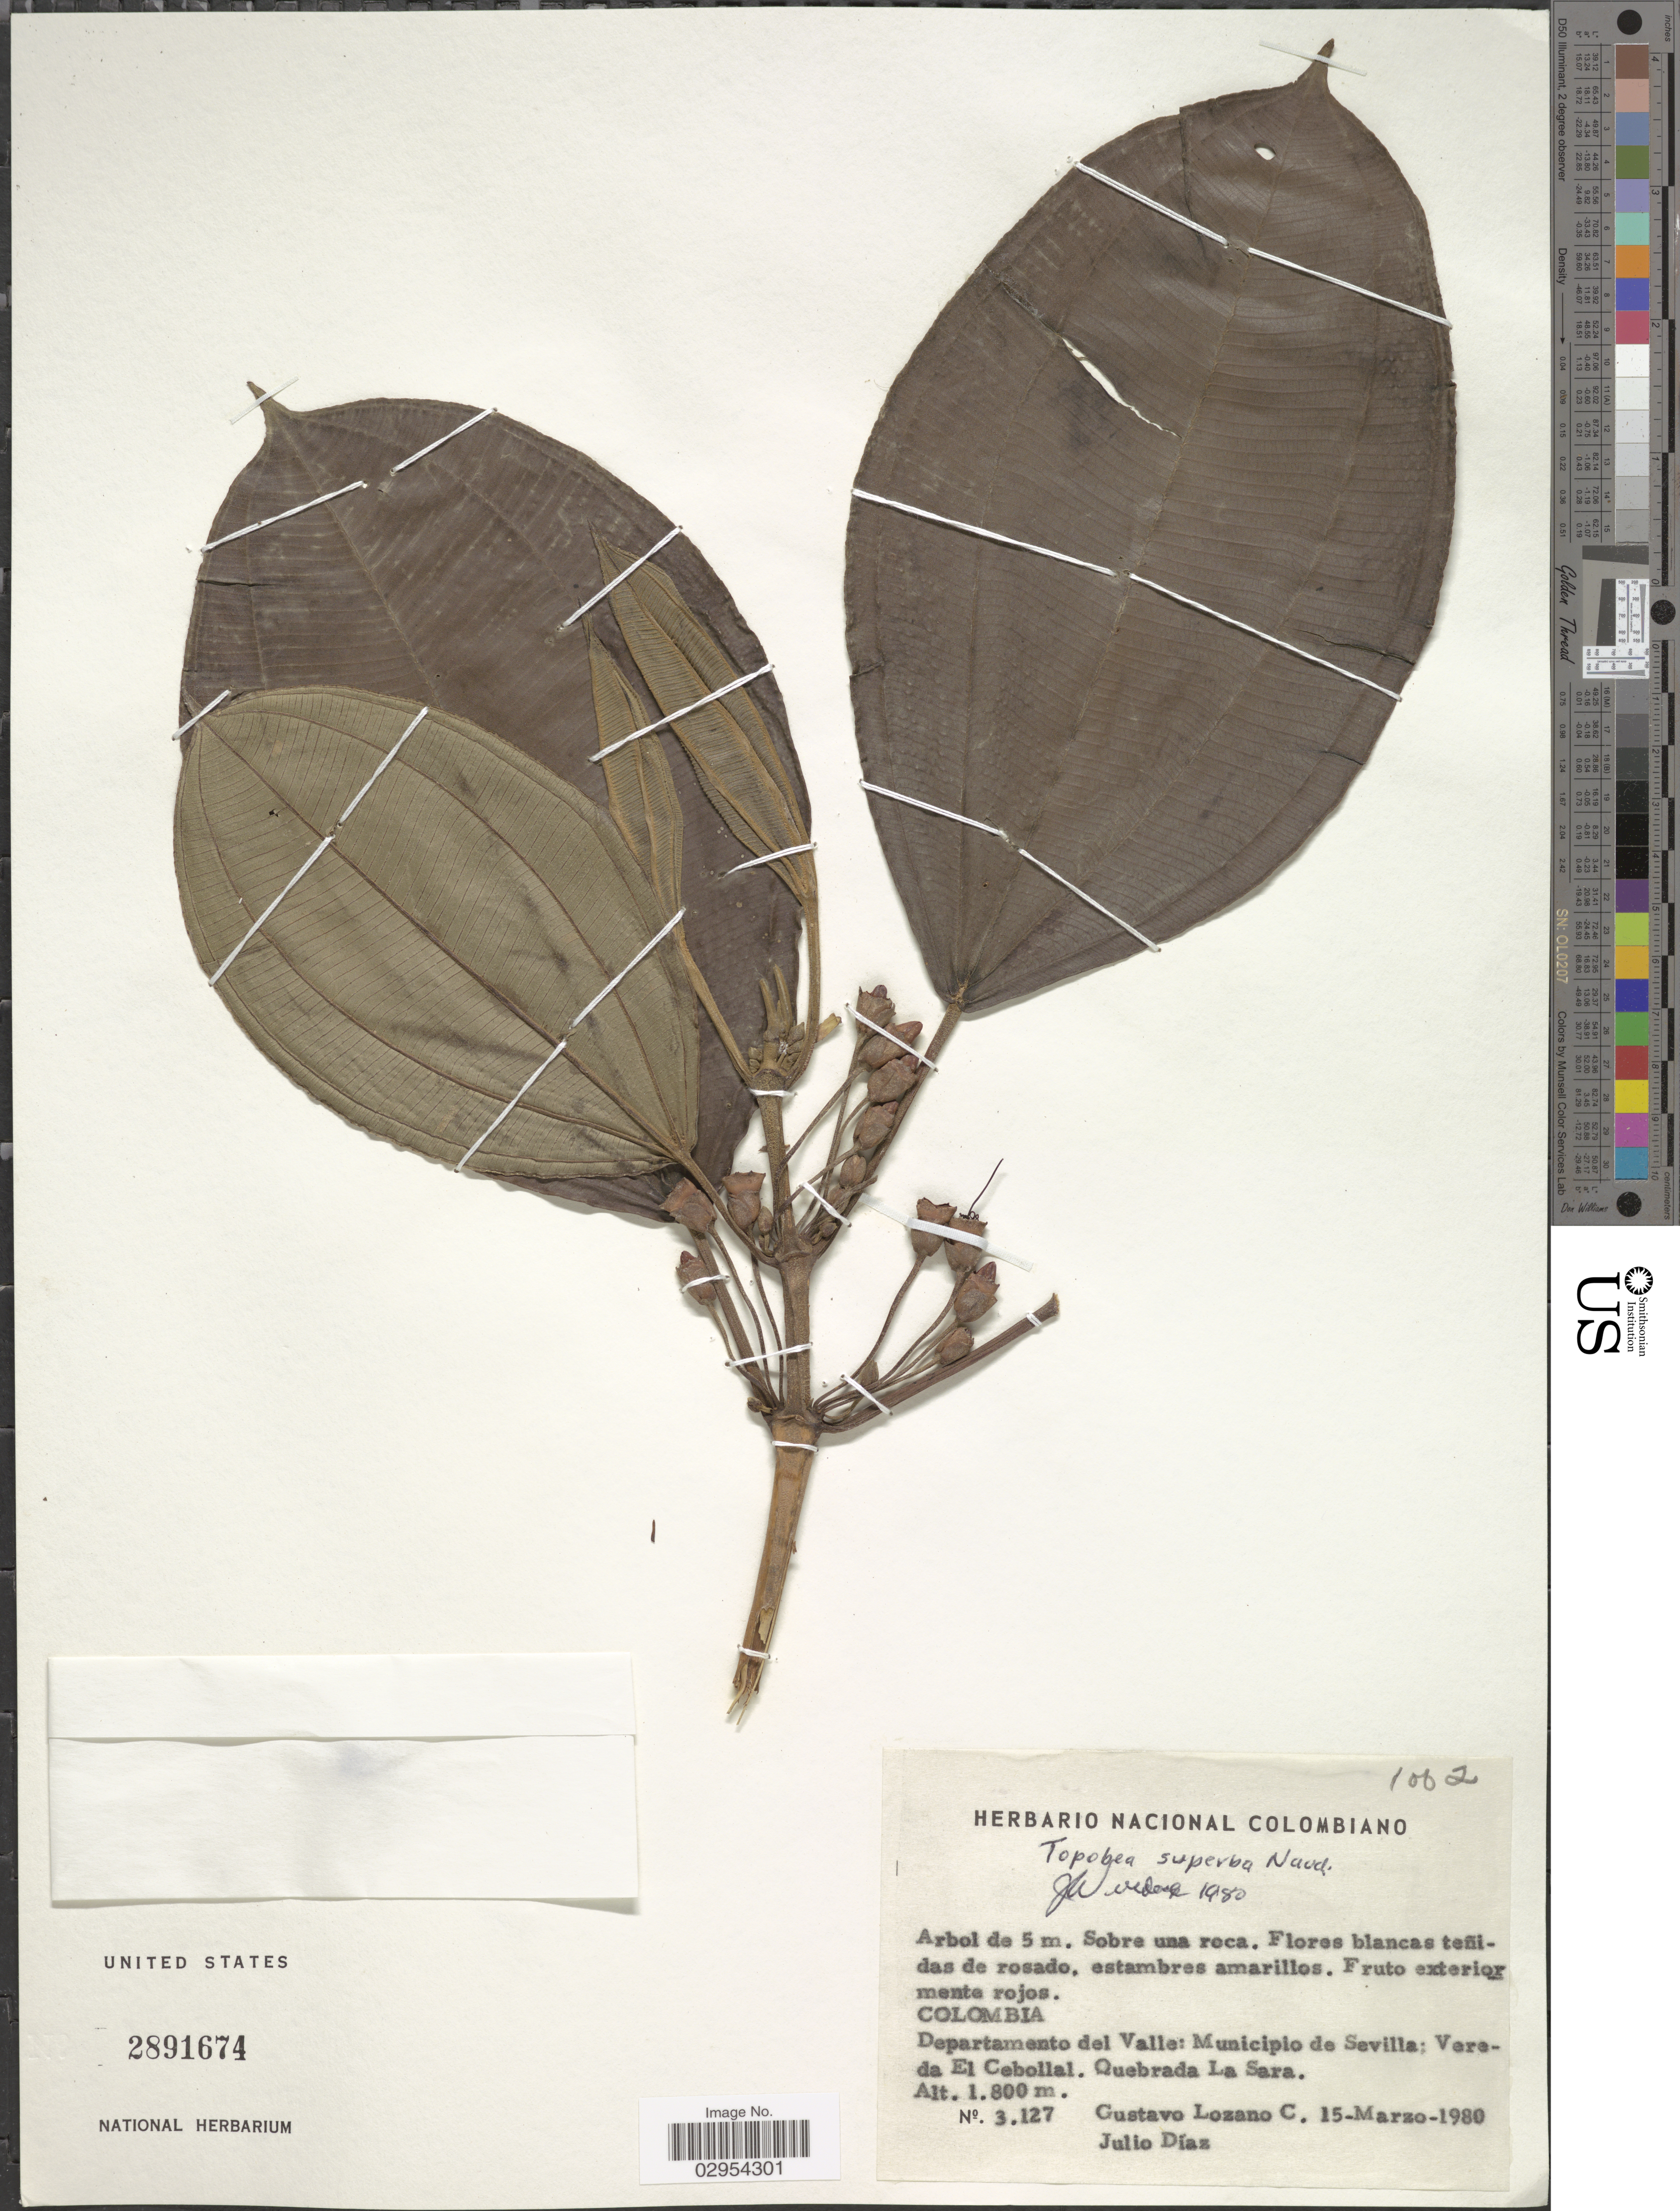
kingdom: Plantae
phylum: Tracheophyta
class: Magnoliopsida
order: Myrtales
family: Melastomataceae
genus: Topobea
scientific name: Topobea superba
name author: Naudin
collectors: G. Lozano-Contreras & J. Diaz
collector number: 3127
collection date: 1980-03-15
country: Colombia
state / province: Valle del Cauca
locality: Departamento del Valle: Municipio de Sevilla; Vereda El Cebollal. Quebrada La Sara.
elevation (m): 1800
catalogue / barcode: US 2891674